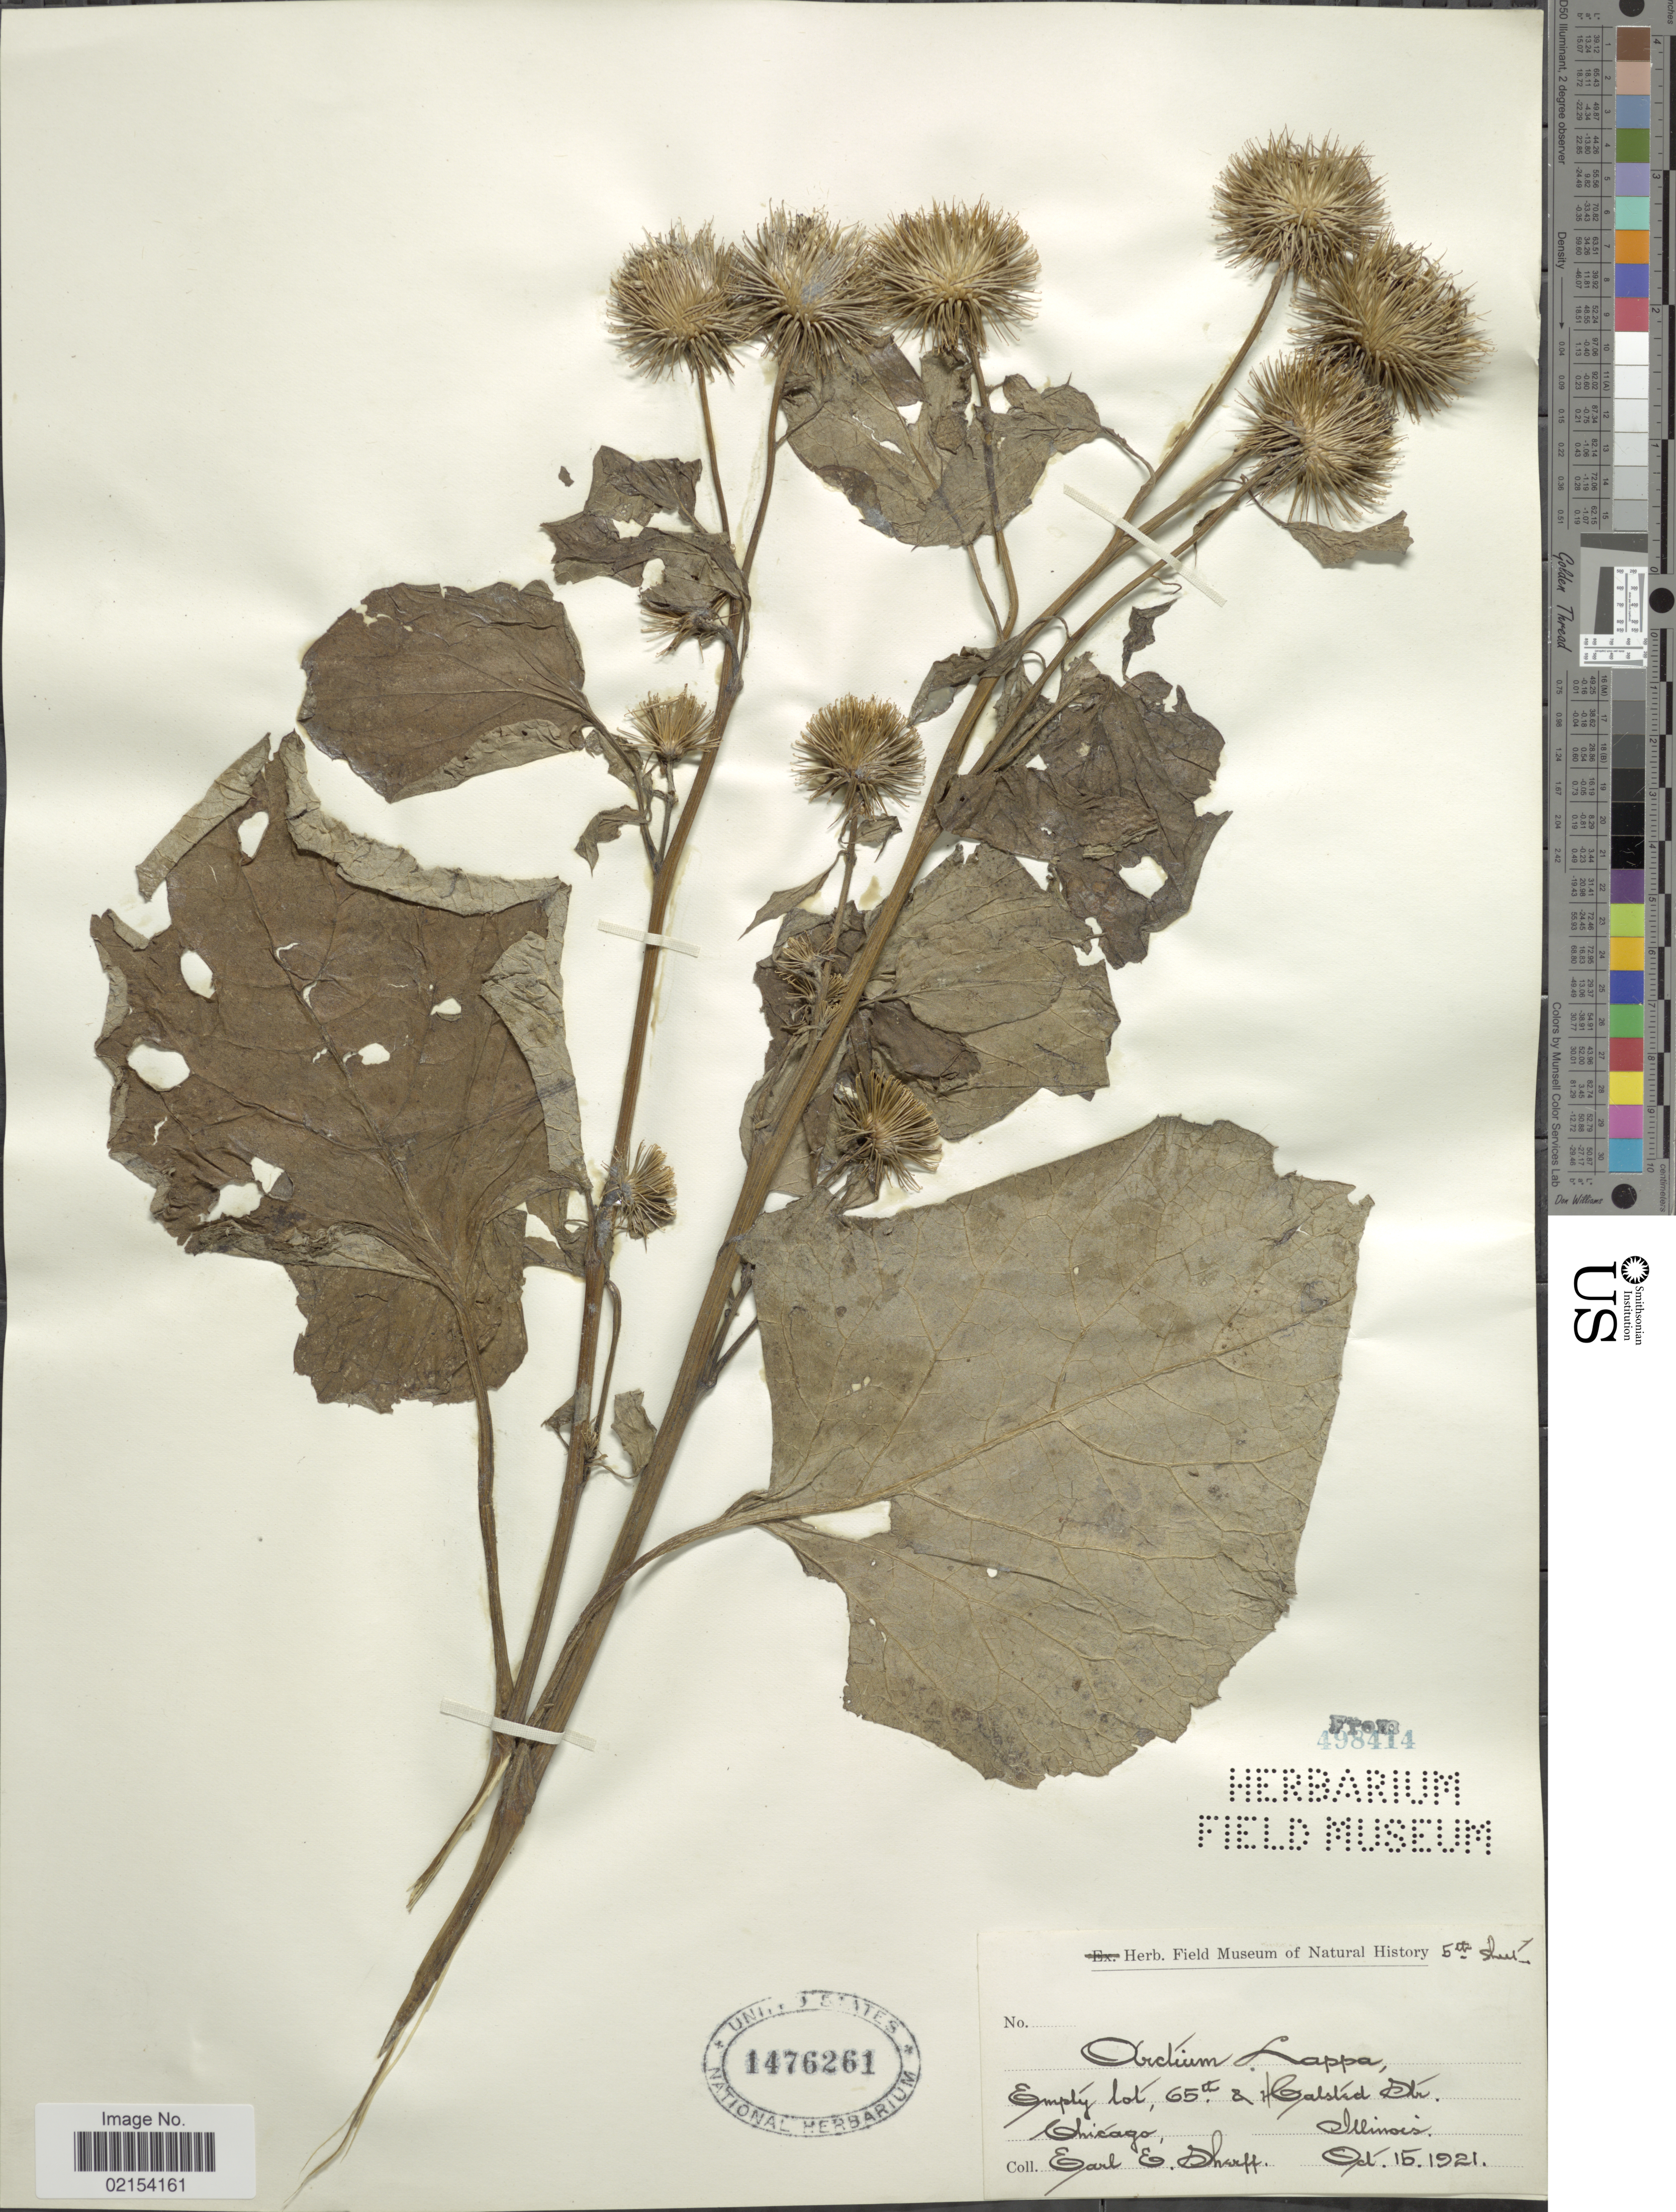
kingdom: Plantae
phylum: Tracheophyta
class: Magnoliopsida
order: Asterales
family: Asteraceae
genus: Arctium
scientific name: Arctium lappa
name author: L.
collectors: E. E. Sherff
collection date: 1921-10-15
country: United States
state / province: Illinois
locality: Empty Lot 65th & Halsted Str. Chicago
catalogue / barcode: US 1476261